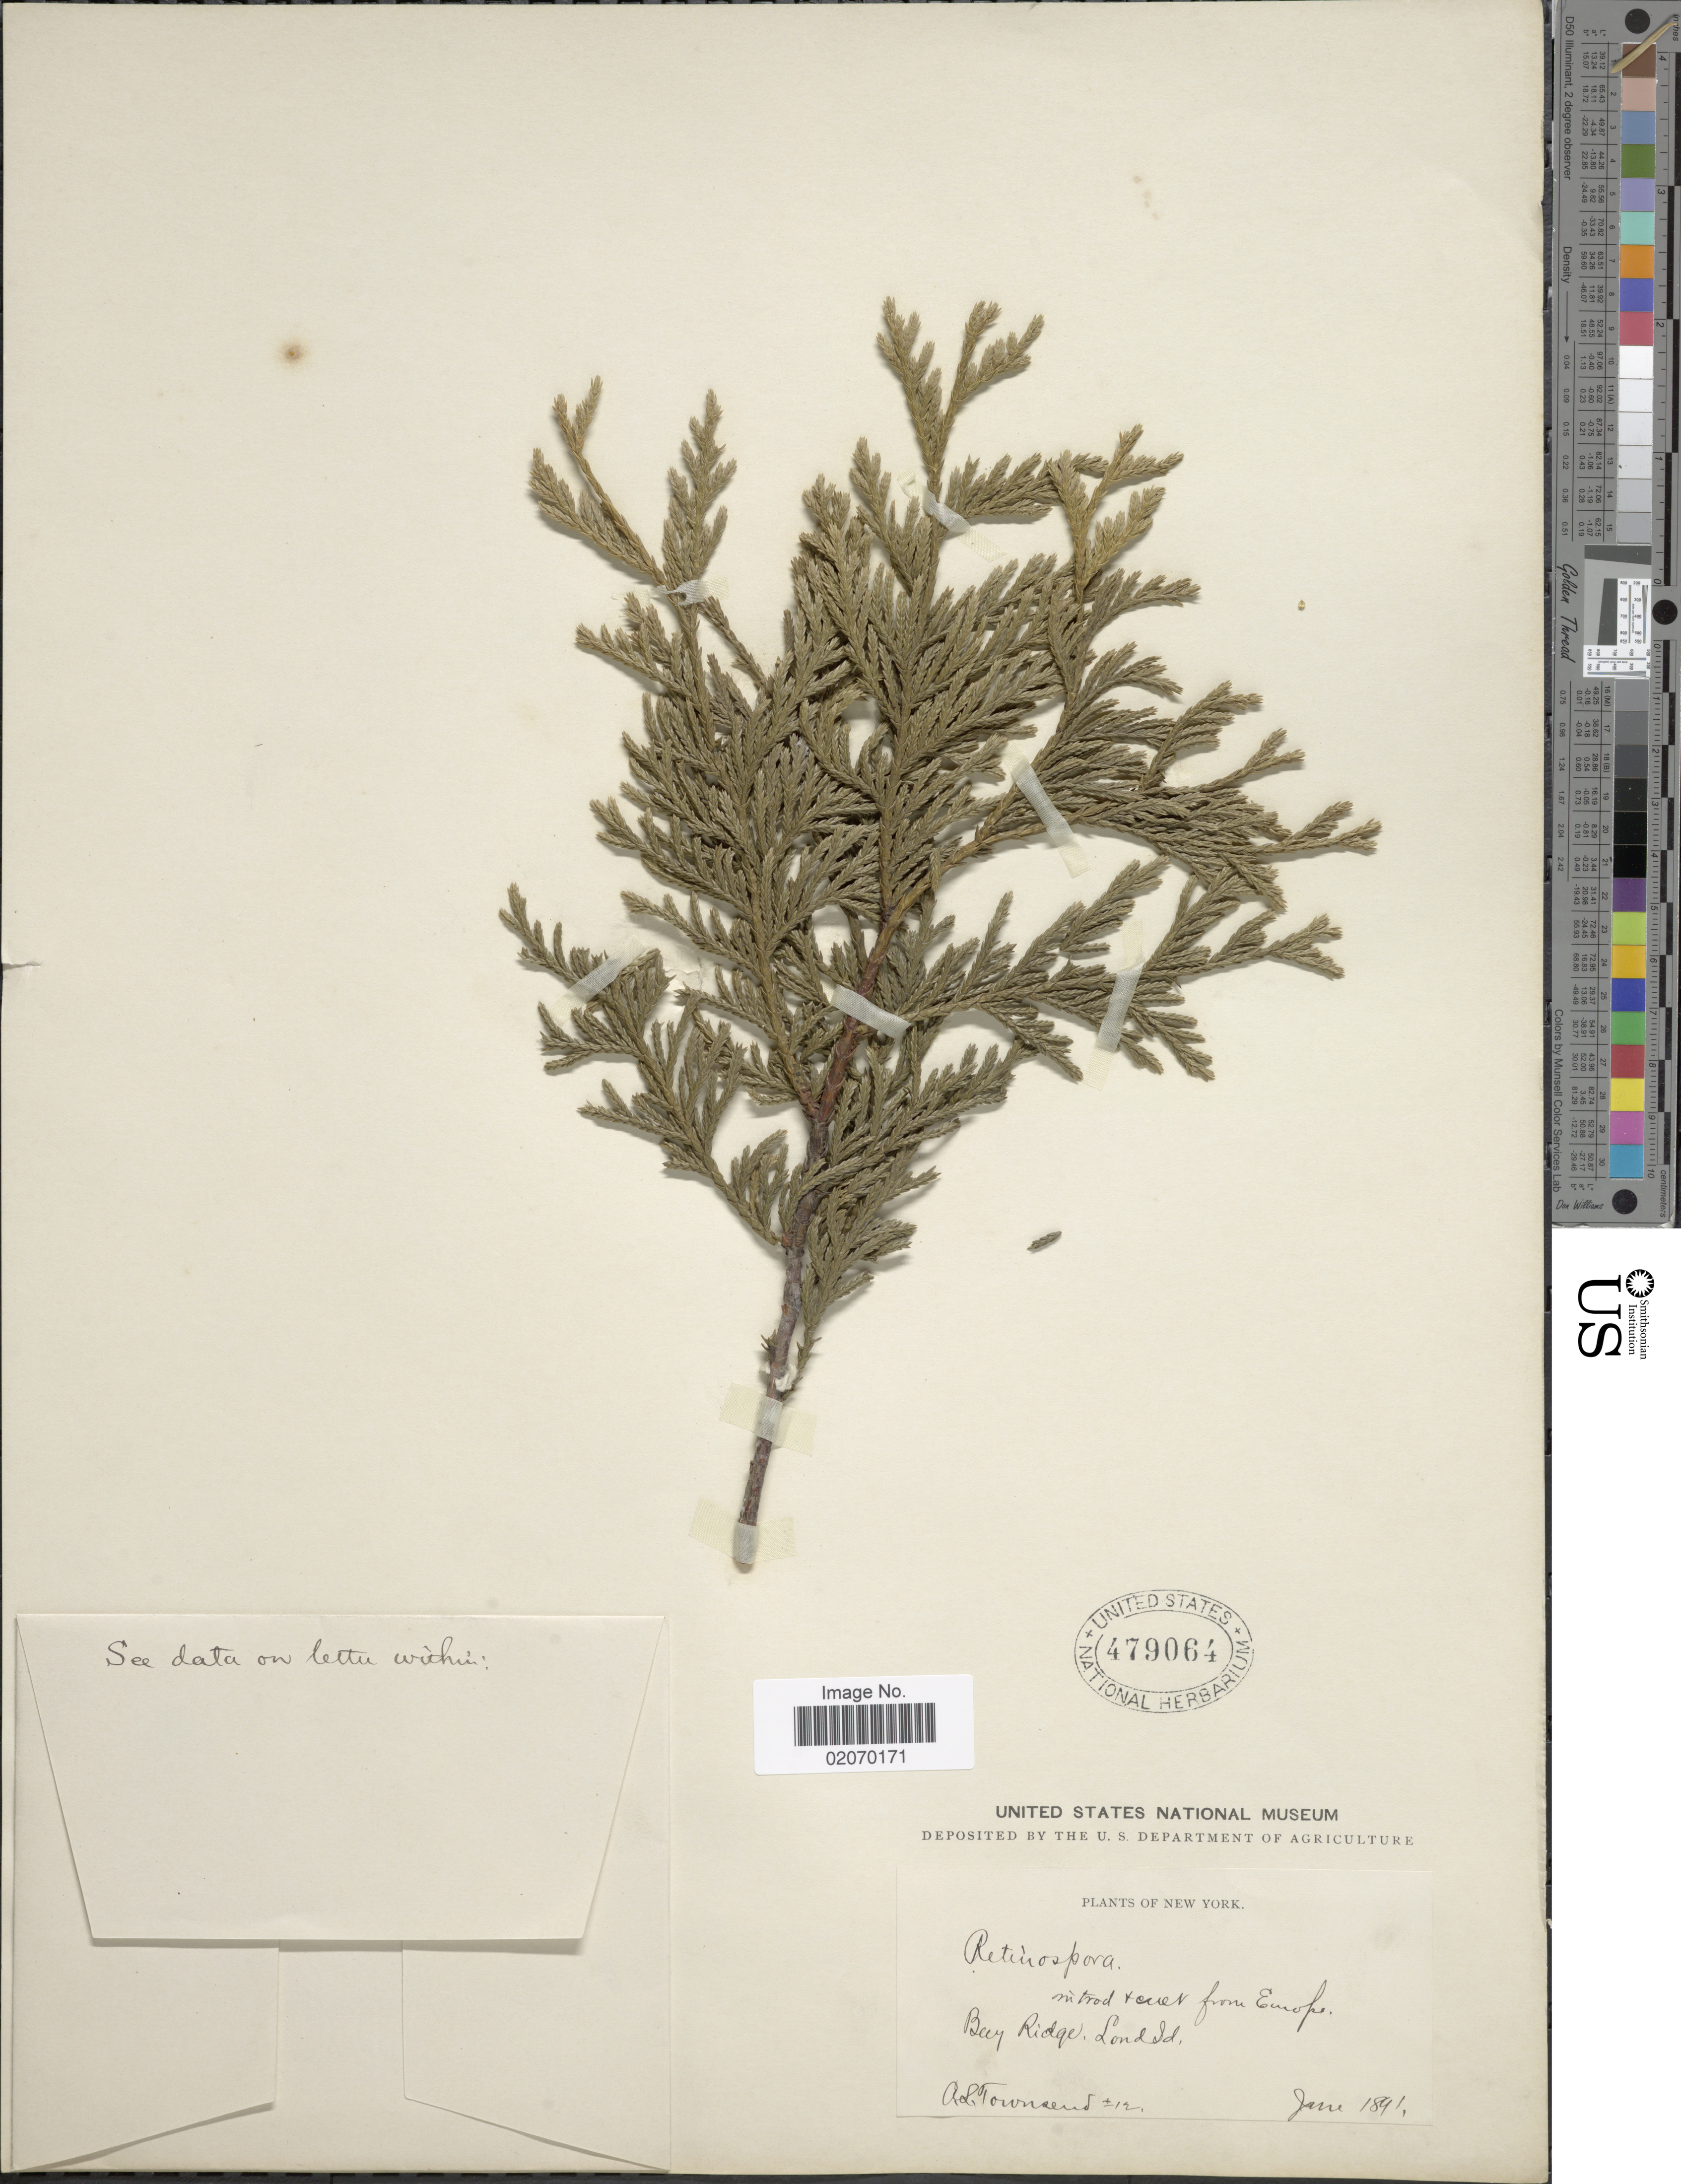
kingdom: Plantae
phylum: Tracheophyta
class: Pinopsida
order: Pinales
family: Cupressaceae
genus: Chamaecyparis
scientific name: Chamaecyparis sp.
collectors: A. Townsend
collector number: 12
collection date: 1891-06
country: United States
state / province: New York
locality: Bay Ridge Long Id.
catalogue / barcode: US 479064